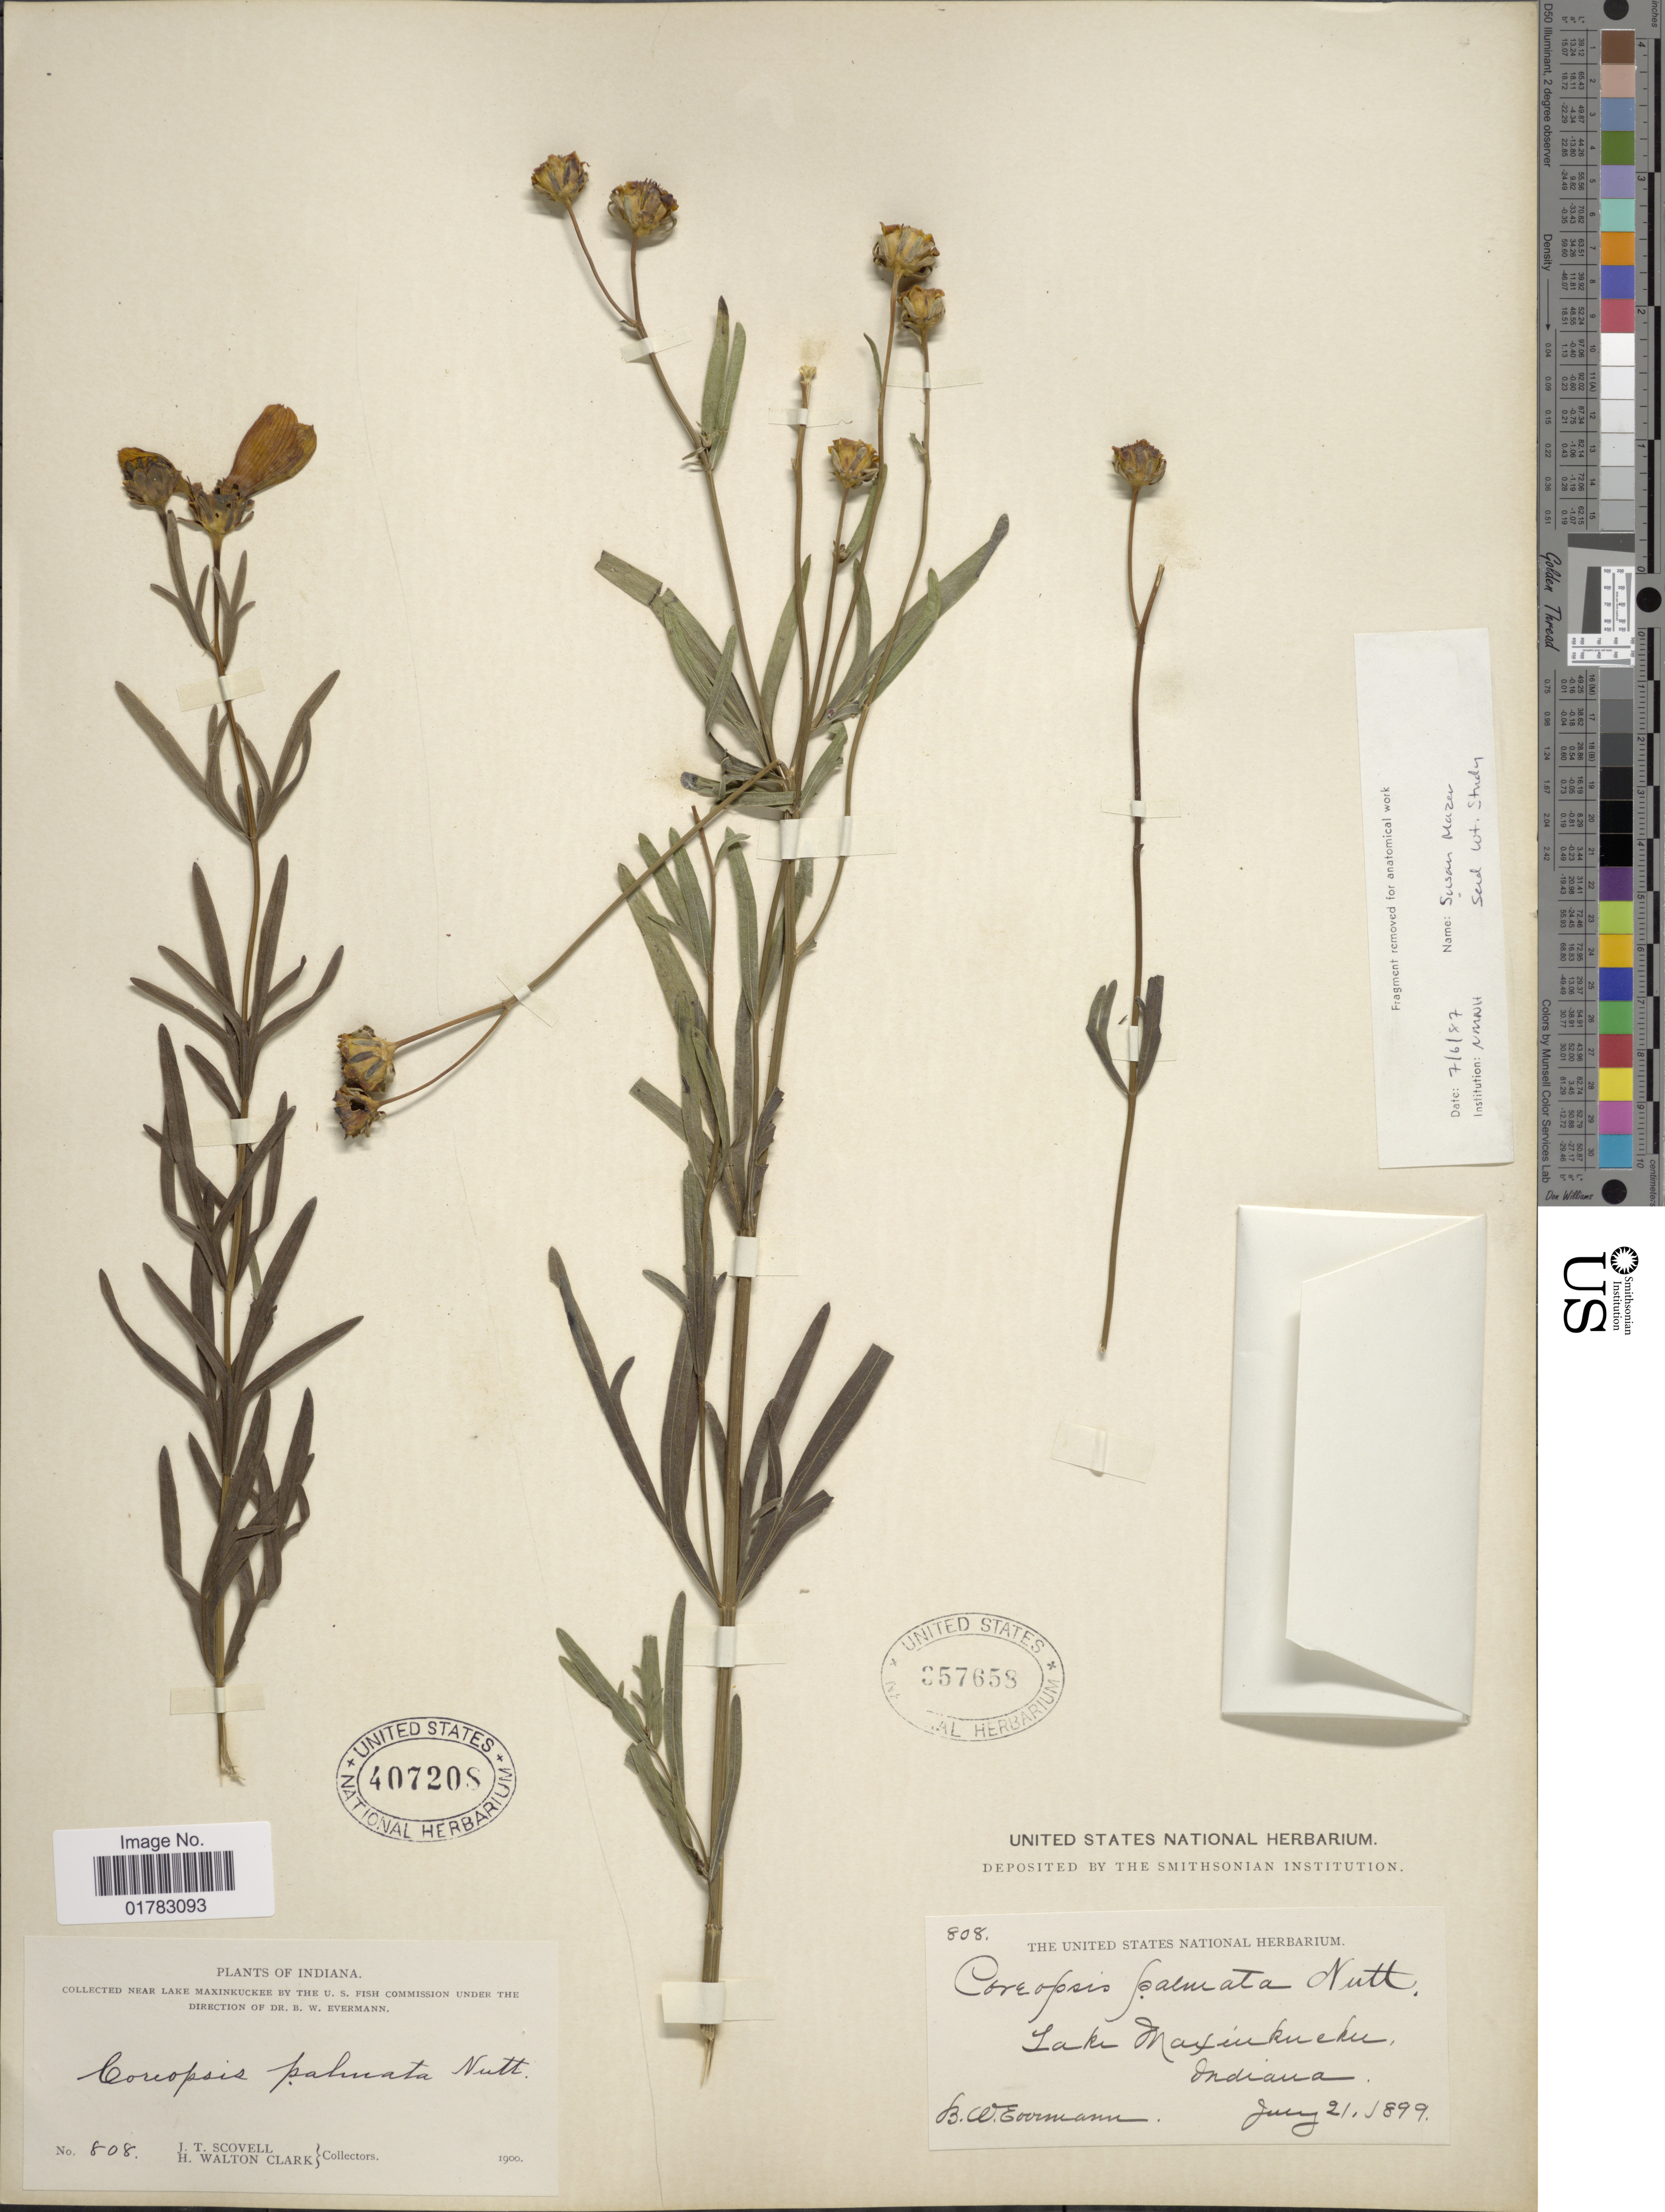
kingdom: Plantae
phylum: Tracheophyta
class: Magnoliopsida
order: Asterales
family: Asteraceae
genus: Coreopsis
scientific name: Coreopsis palmata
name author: Nutt.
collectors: B. W. Evermann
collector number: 808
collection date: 1899-07-21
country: United States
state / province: Indiana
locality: Lake Maxinkuckee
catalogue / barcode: US 357658